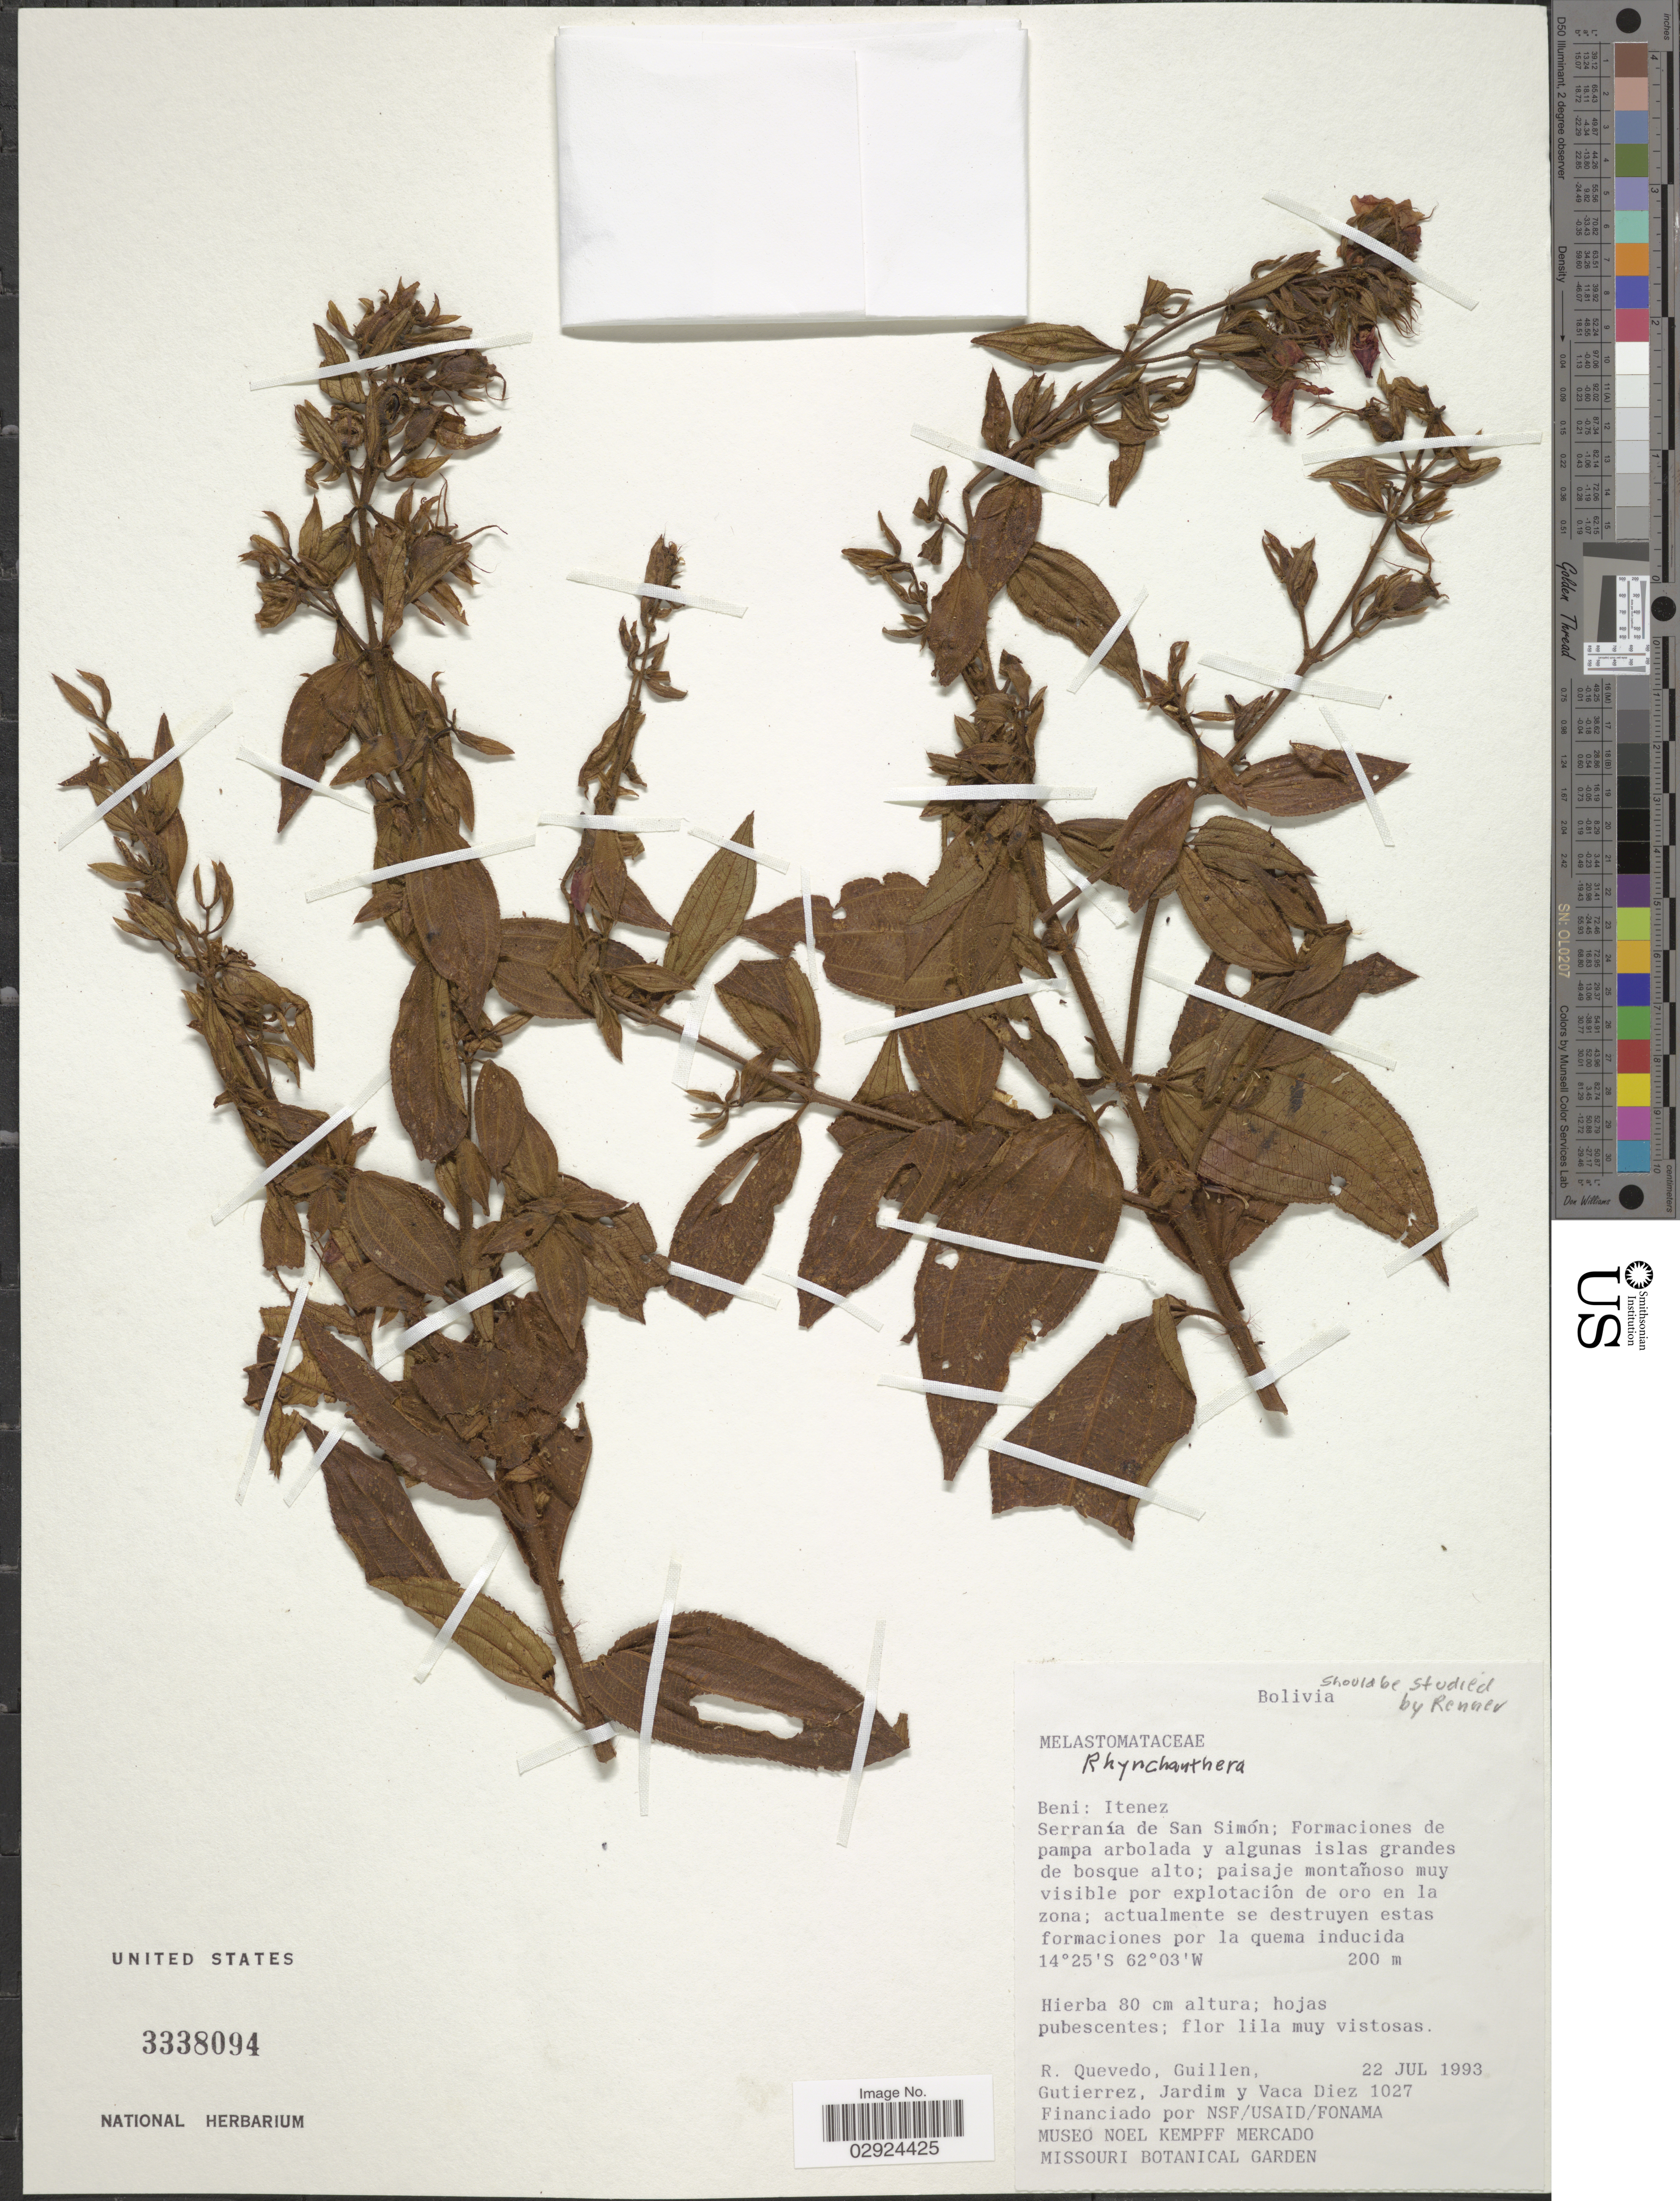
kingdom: Plantae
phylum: Tracheophyta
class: Magnoliopsida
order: Myrtales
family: Melastomataceae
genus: Rhynchanthera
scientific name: Rhynchanthera sp.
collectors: R. Quevedo, -- Guillen, -. Gutierrez, Jardim, -- & -. Vaca Diez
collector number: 1027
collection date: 1993-07-22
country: Bolivia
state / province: Beni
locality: Beni: Itenez, Serranía de San Simón: Formaciones de pampa arbolada y algunas islas grandes de bosque alto.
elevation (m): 200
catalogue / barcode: US 3338094